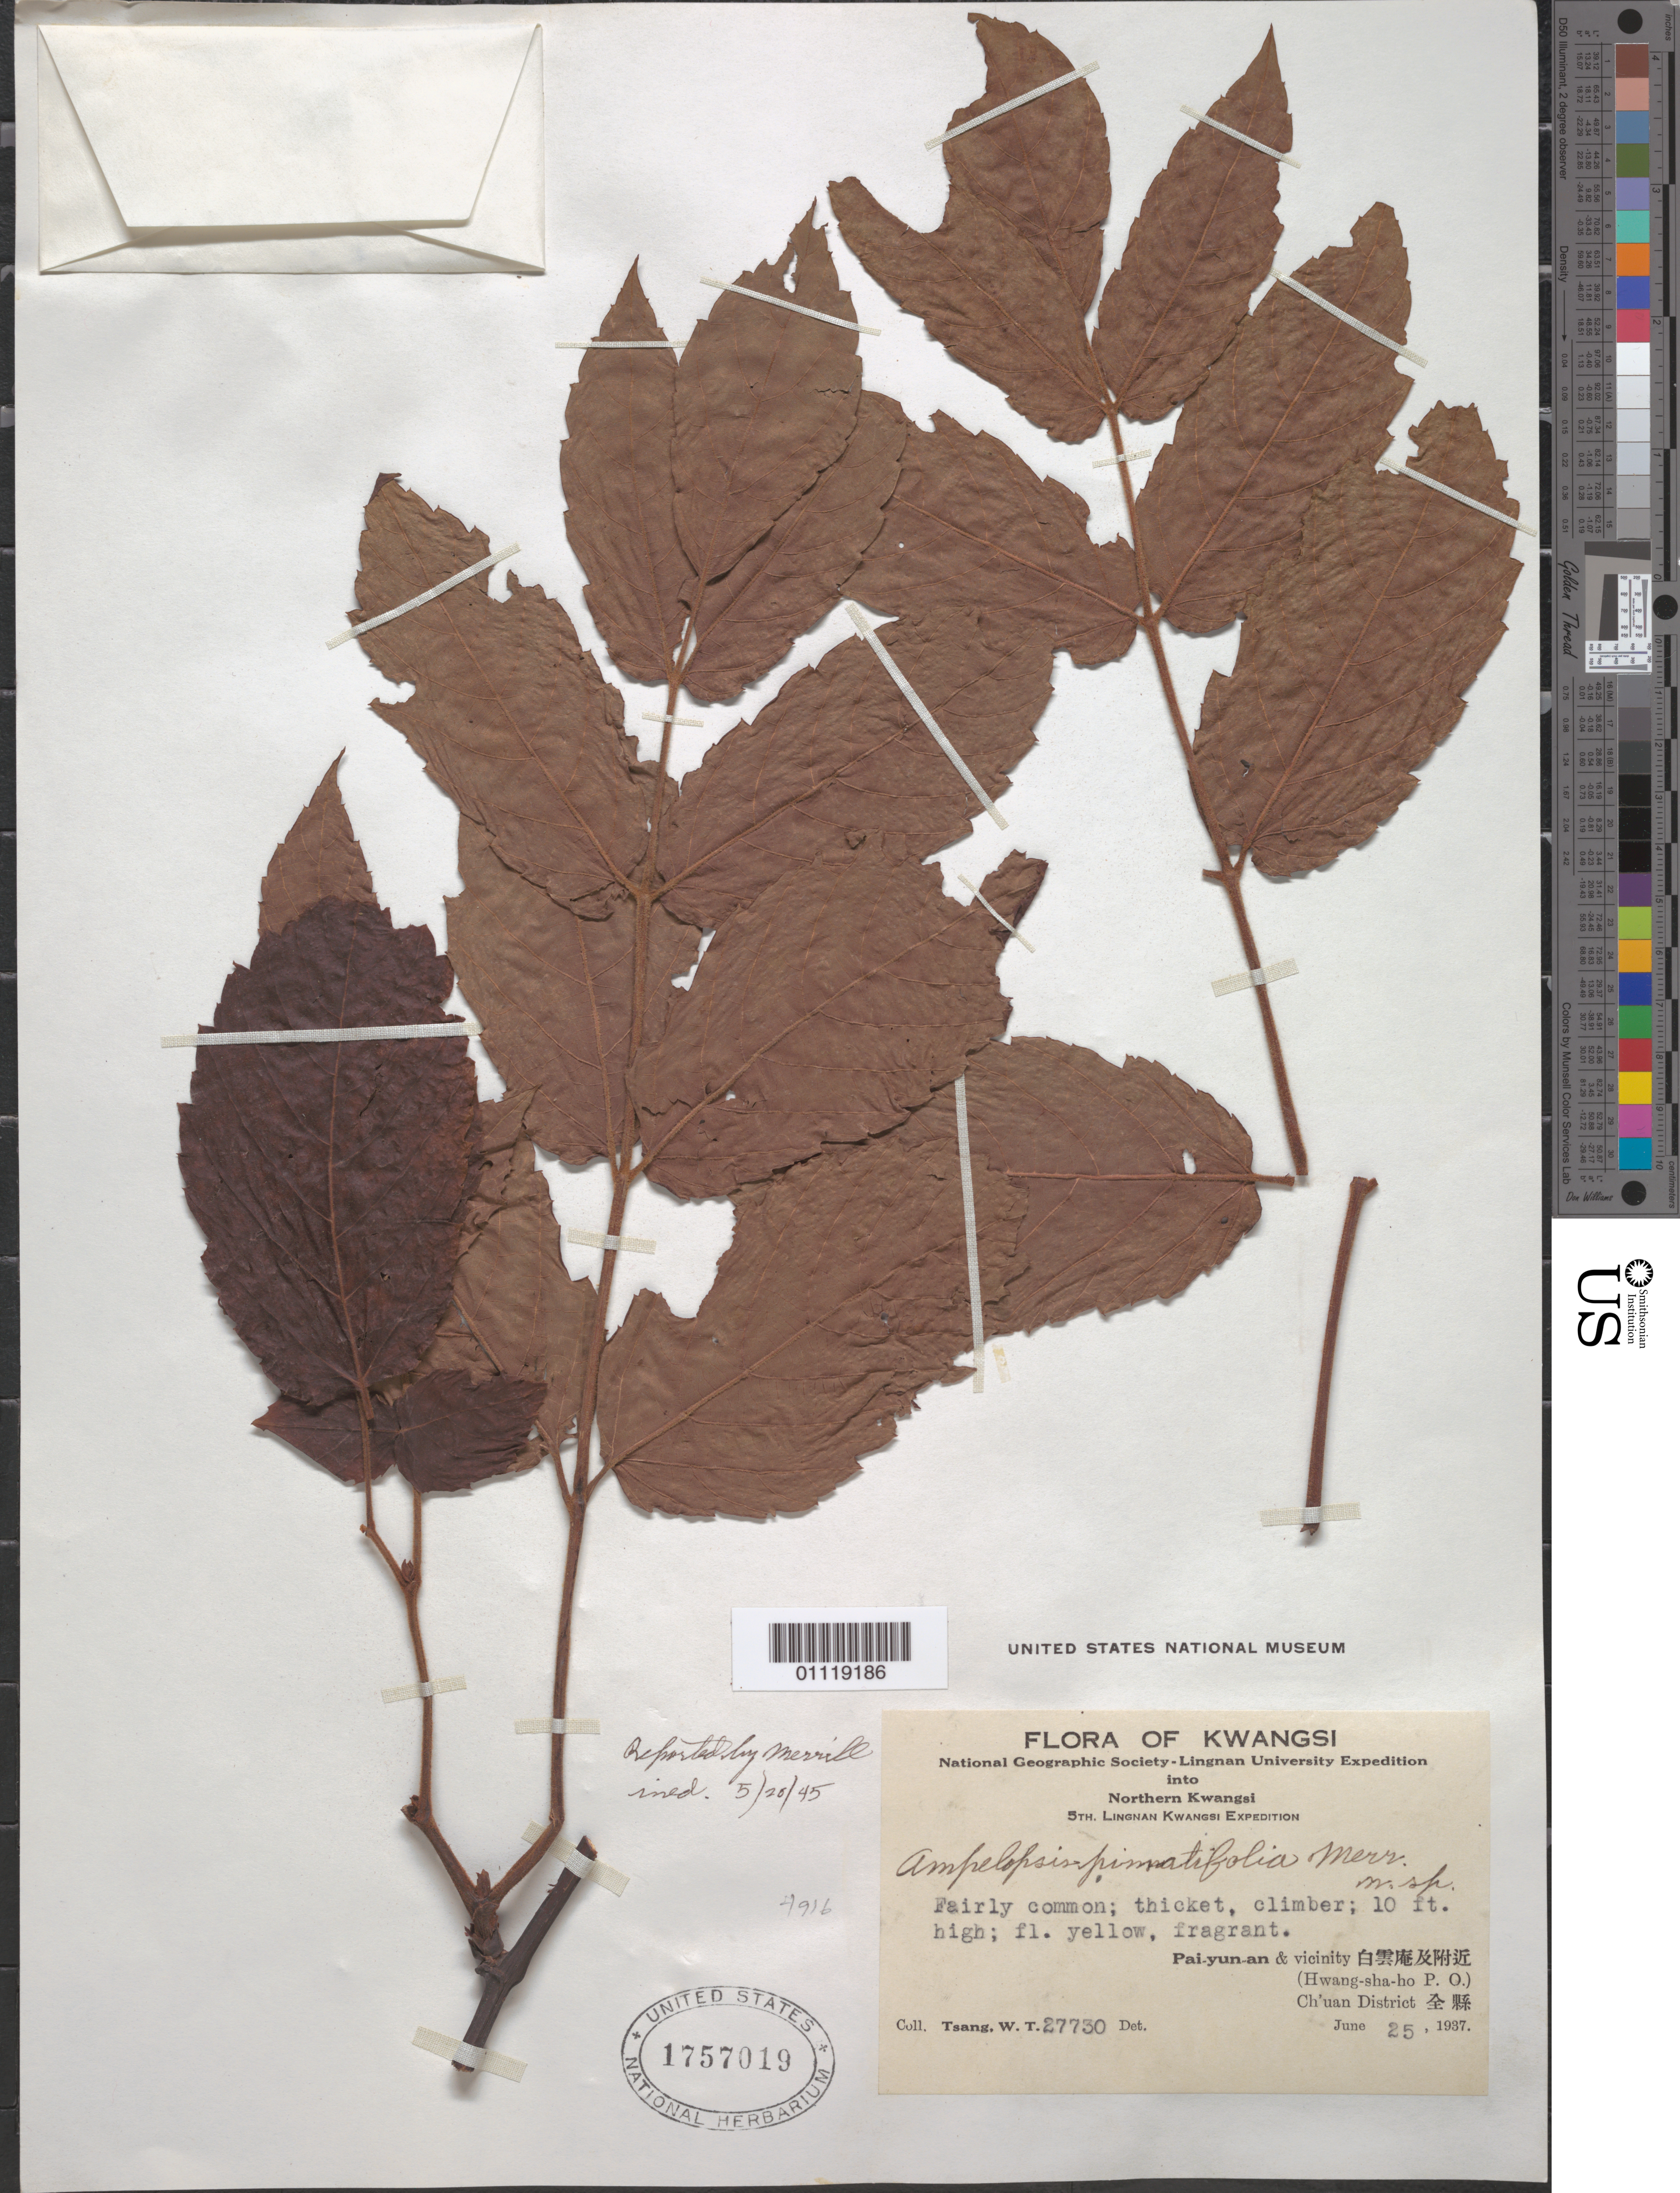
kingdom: Plantae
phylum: Tracheophyta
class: Magnoliopsida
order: Vitales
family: Vitaceae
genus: Ampelopsis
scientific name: Ampelopsis sp.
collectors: W. T. Tsang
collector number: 27730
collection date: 1937-06-25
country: China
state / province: Guangxi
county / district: Ch'uan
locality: Pai-yun-an & vicinity Hwang-sha-ho P.O.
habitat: Thicket, climber.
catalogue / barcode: US 1757019